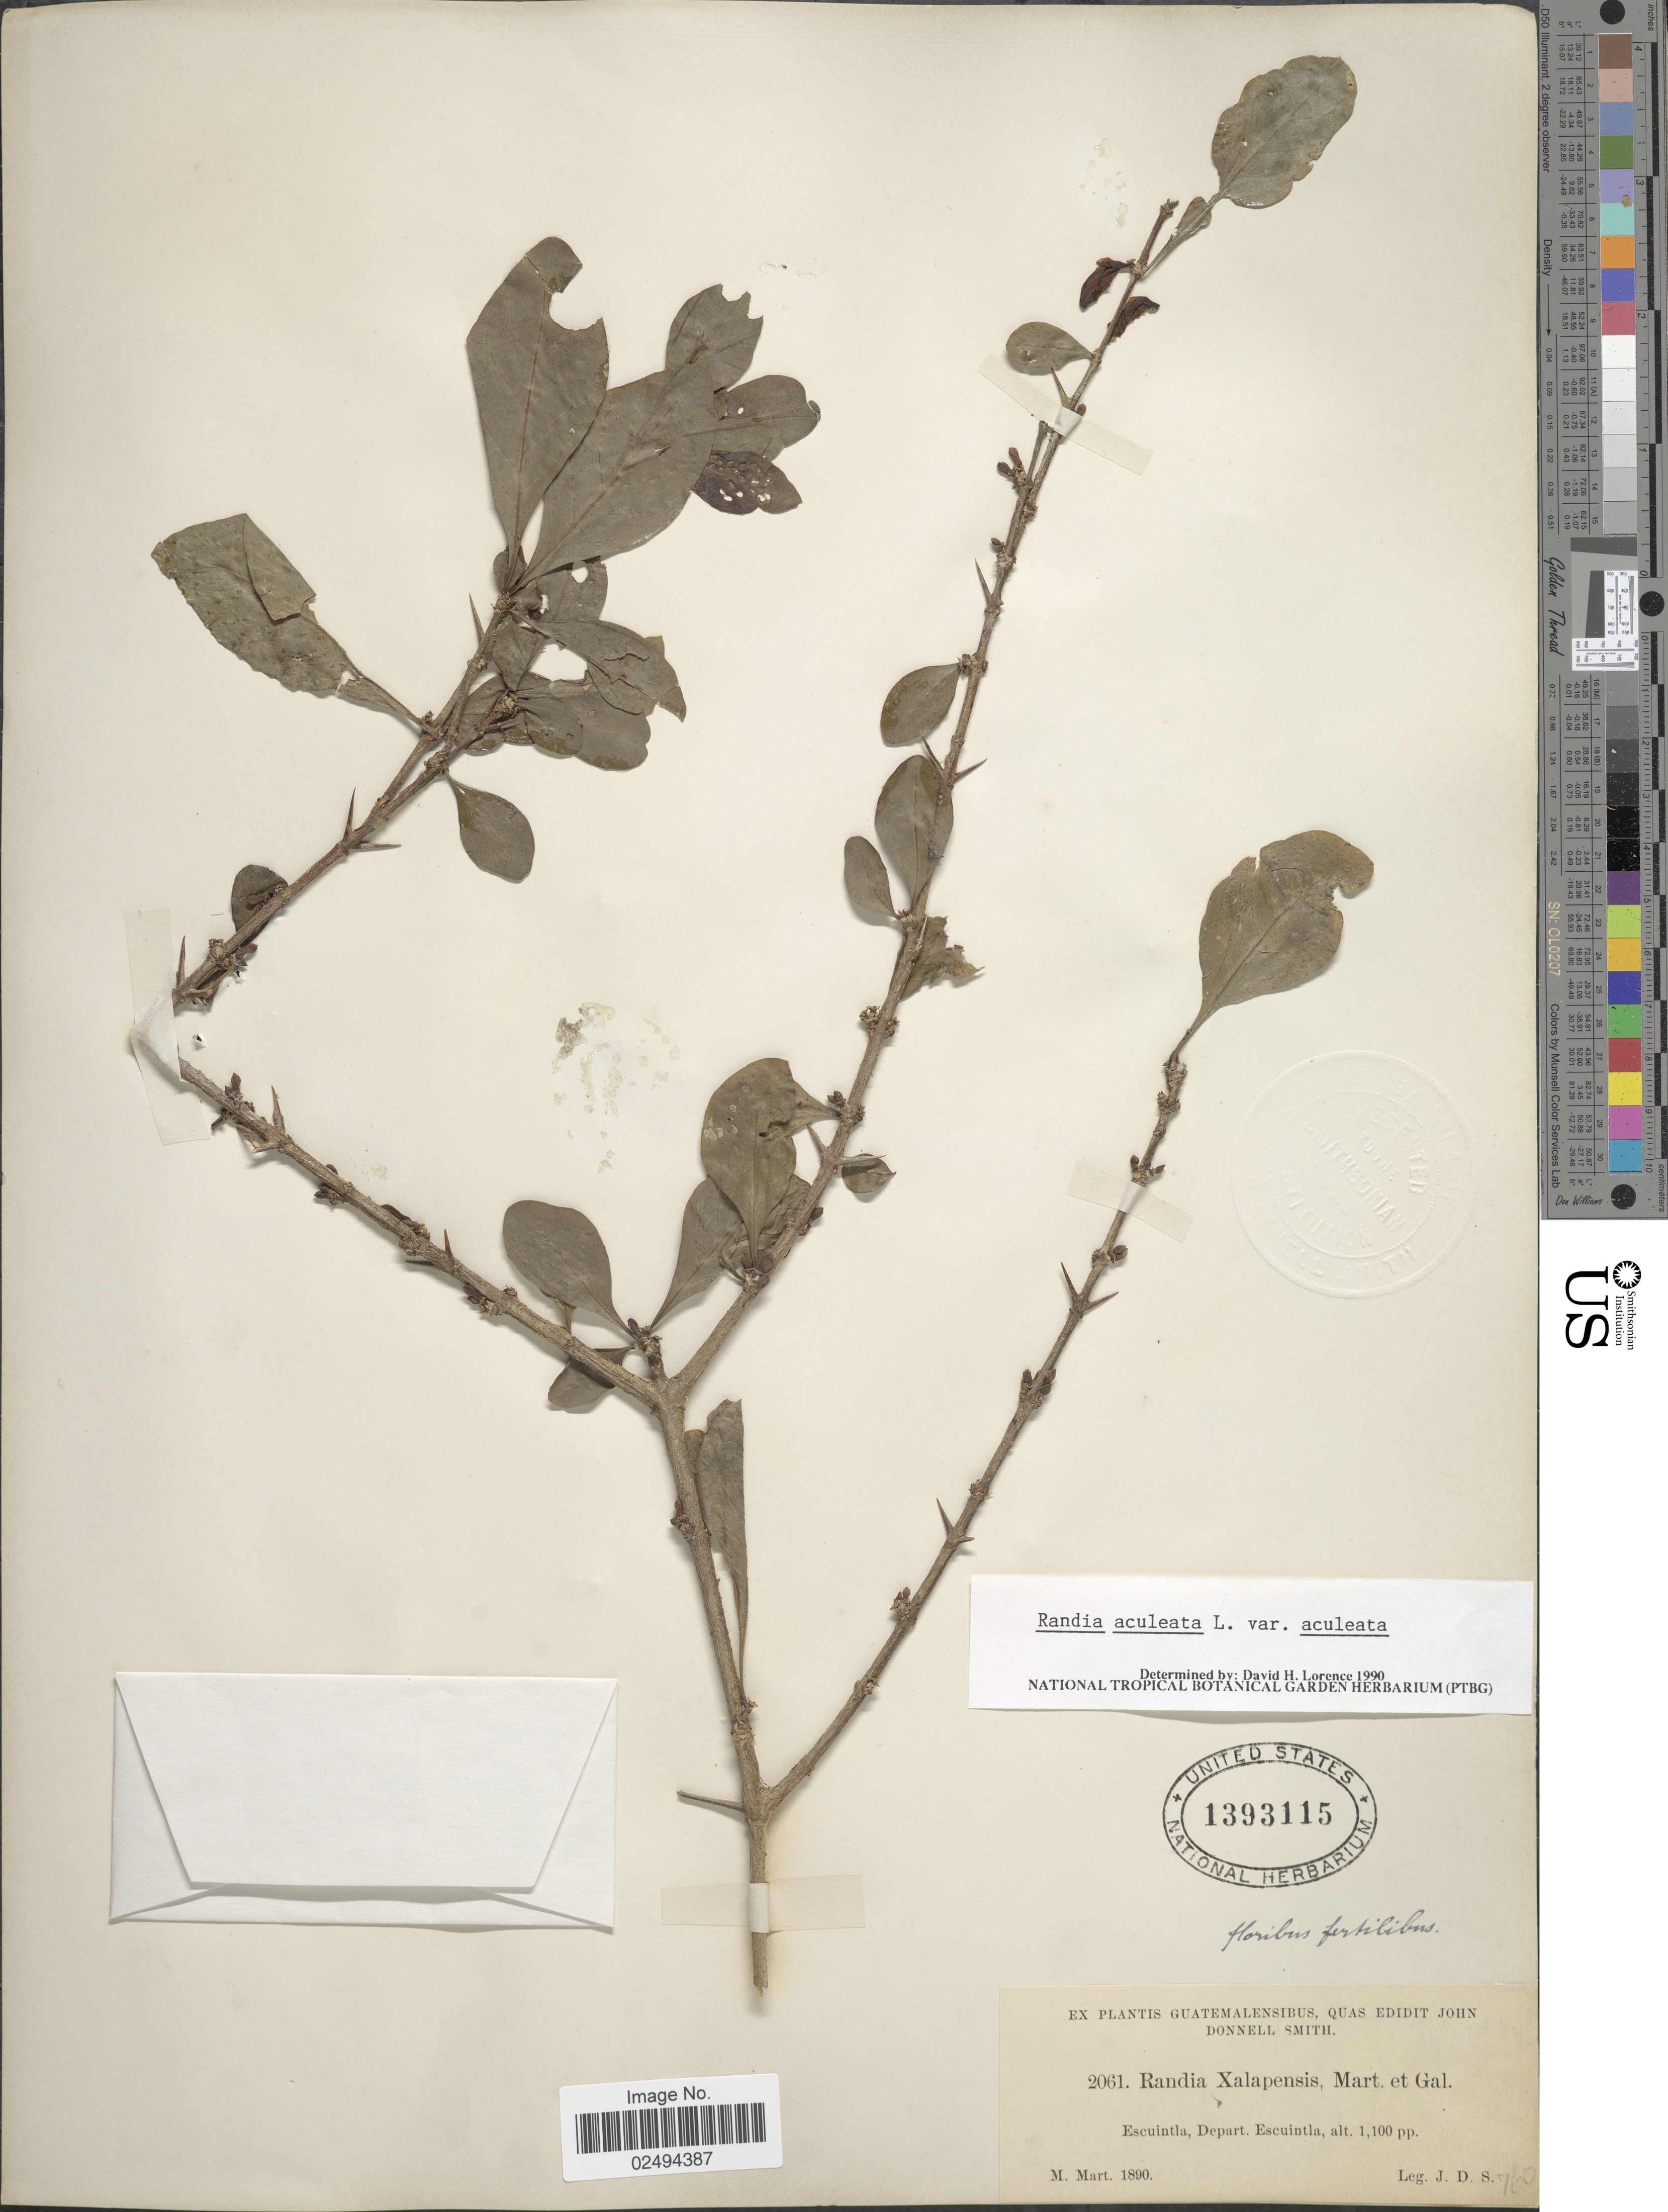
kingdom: Plantae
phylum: Tracheophyta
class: Magnoliopsida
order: Gentianales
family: Rubiaceae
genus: Randia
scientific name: Randia aculeata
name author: L.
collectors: J. Donnell Smith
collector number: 2061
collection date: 1890-03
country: Guatemala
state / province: Escuintla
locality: Escuintla, Depart. Escuintla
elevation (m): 335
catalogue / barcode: US 1393115